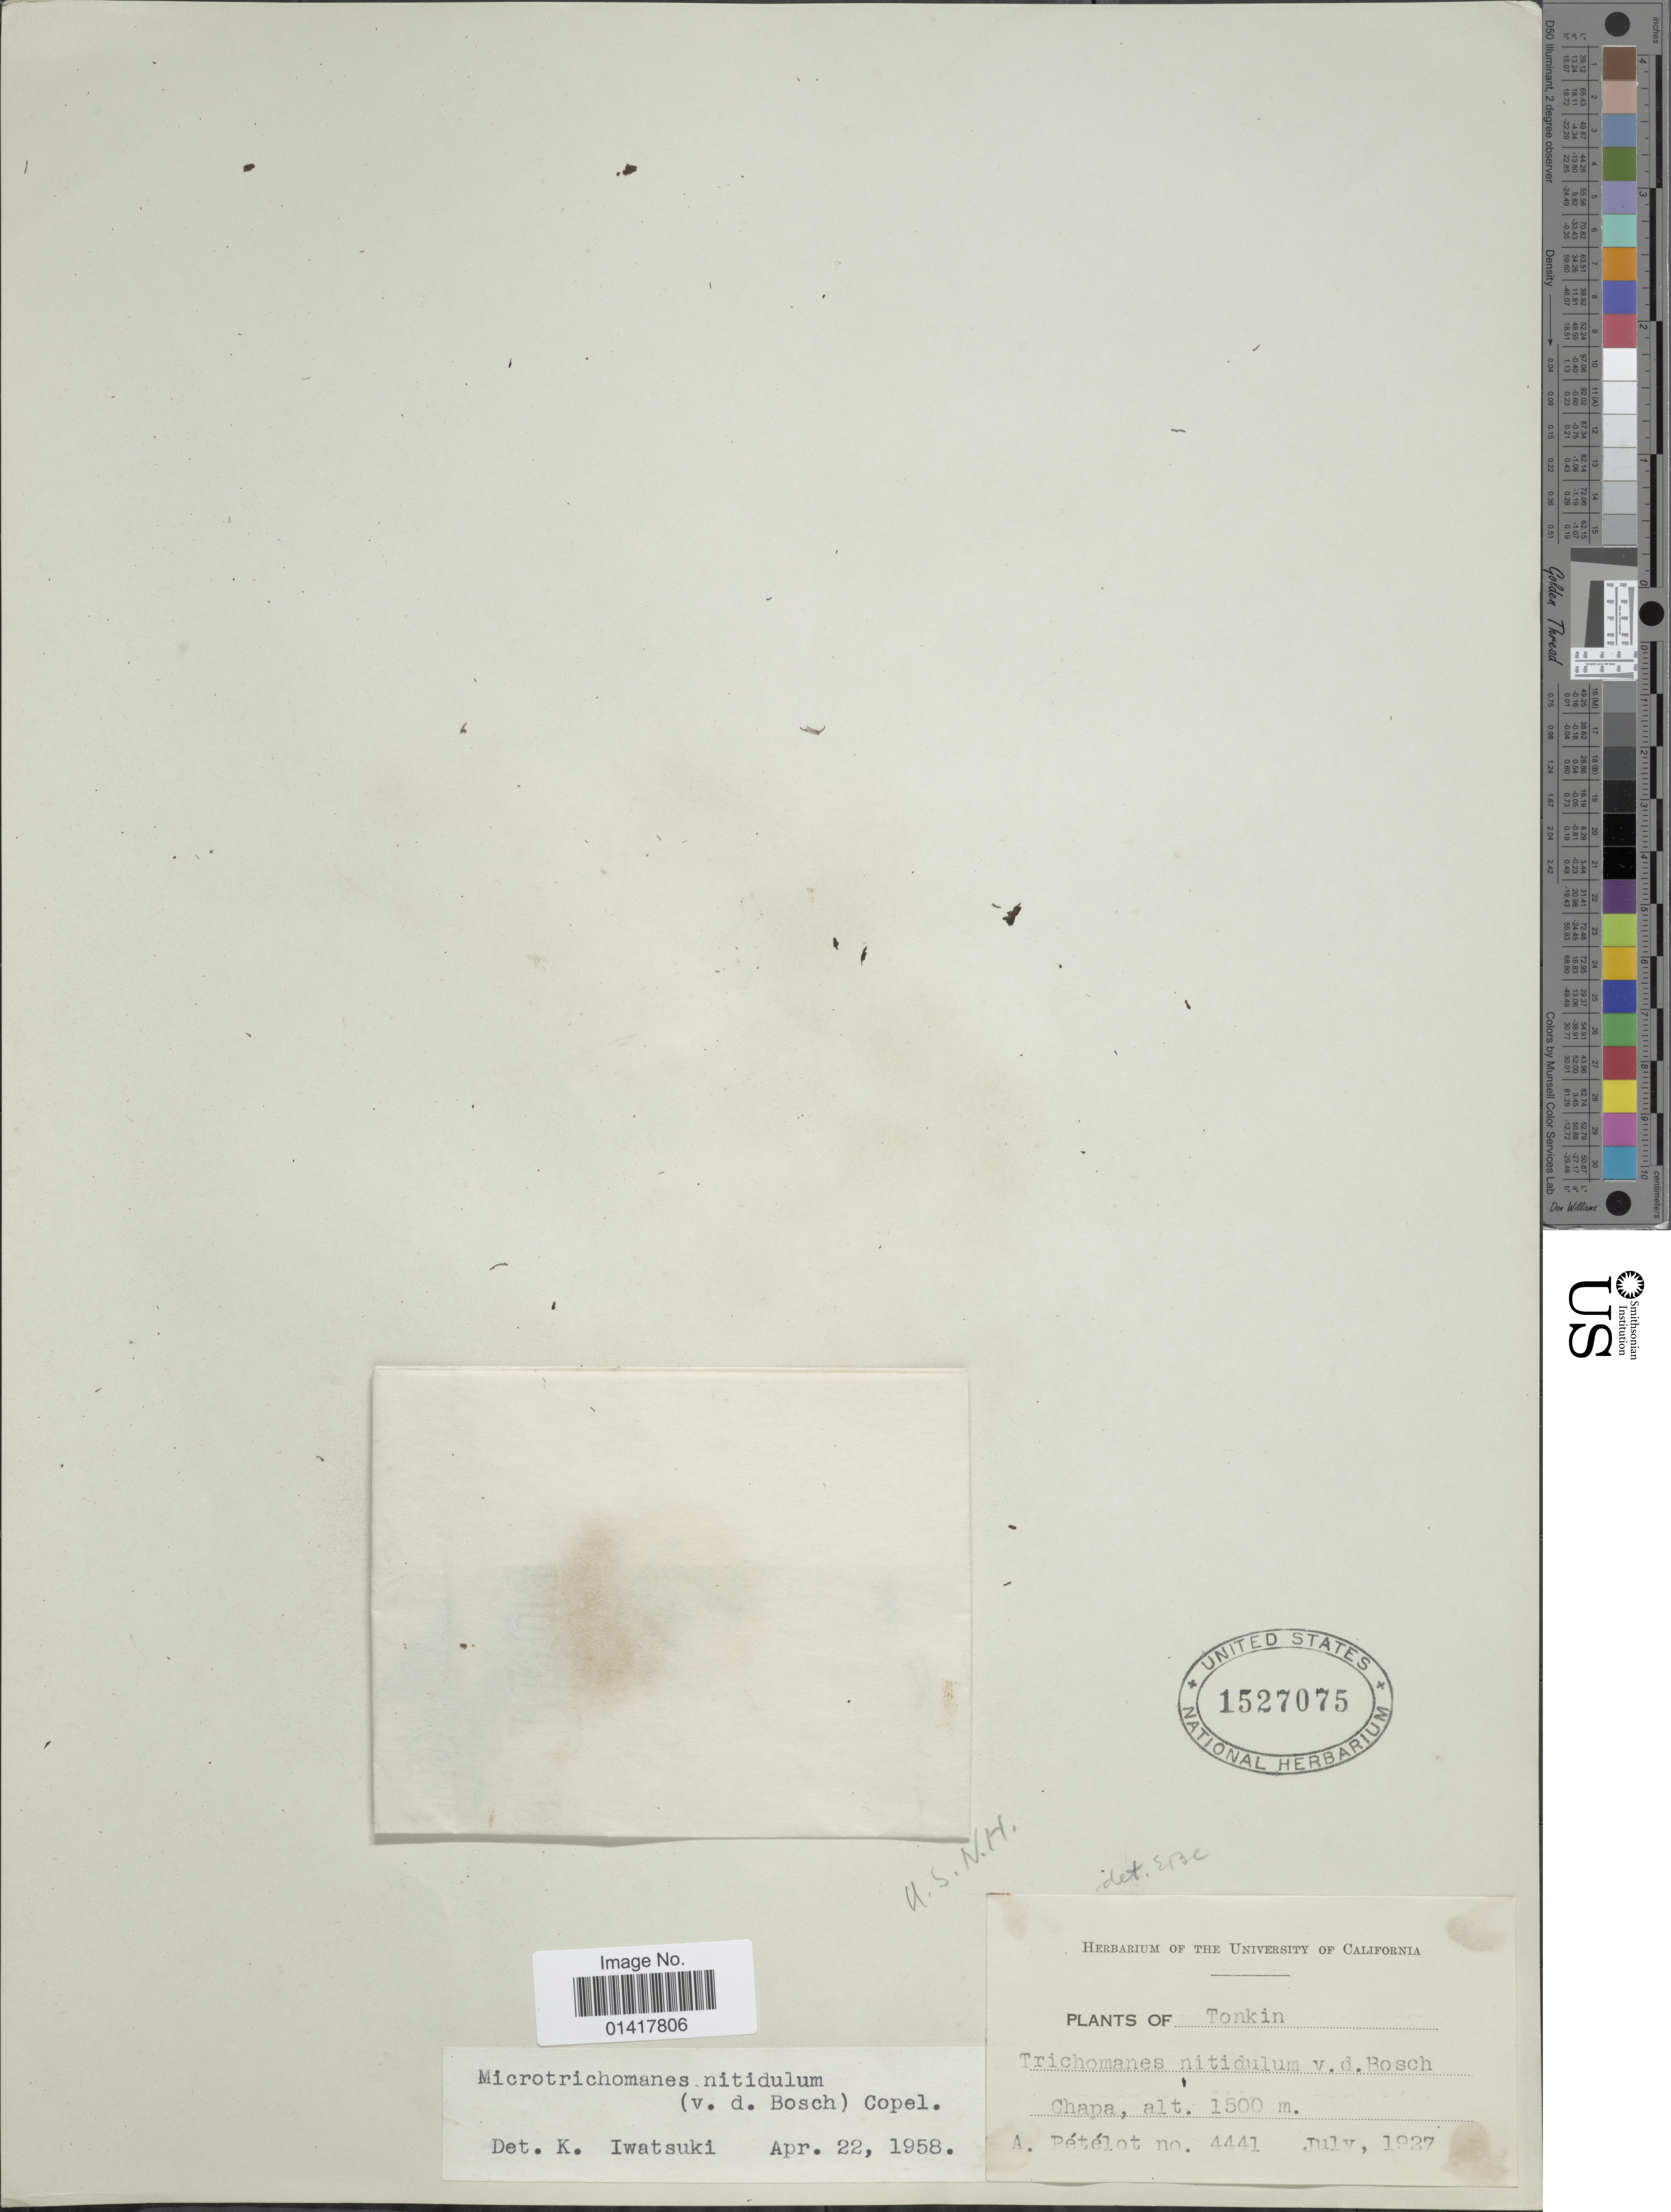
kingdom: Plantae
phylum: Tracheophyta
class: Polypodiopsida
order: Hymenophyllales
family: Hymenophyllaceae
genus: Hymenophyllum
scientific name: Hymenophyllum nitidulum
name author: (Bosch) Ebihara & K. Iwats.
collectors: P. A. Pételot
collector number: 4441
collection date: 1937-07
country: Vietnam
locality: Tonkin. Chapa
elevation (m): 1500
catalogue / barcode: US 1527075